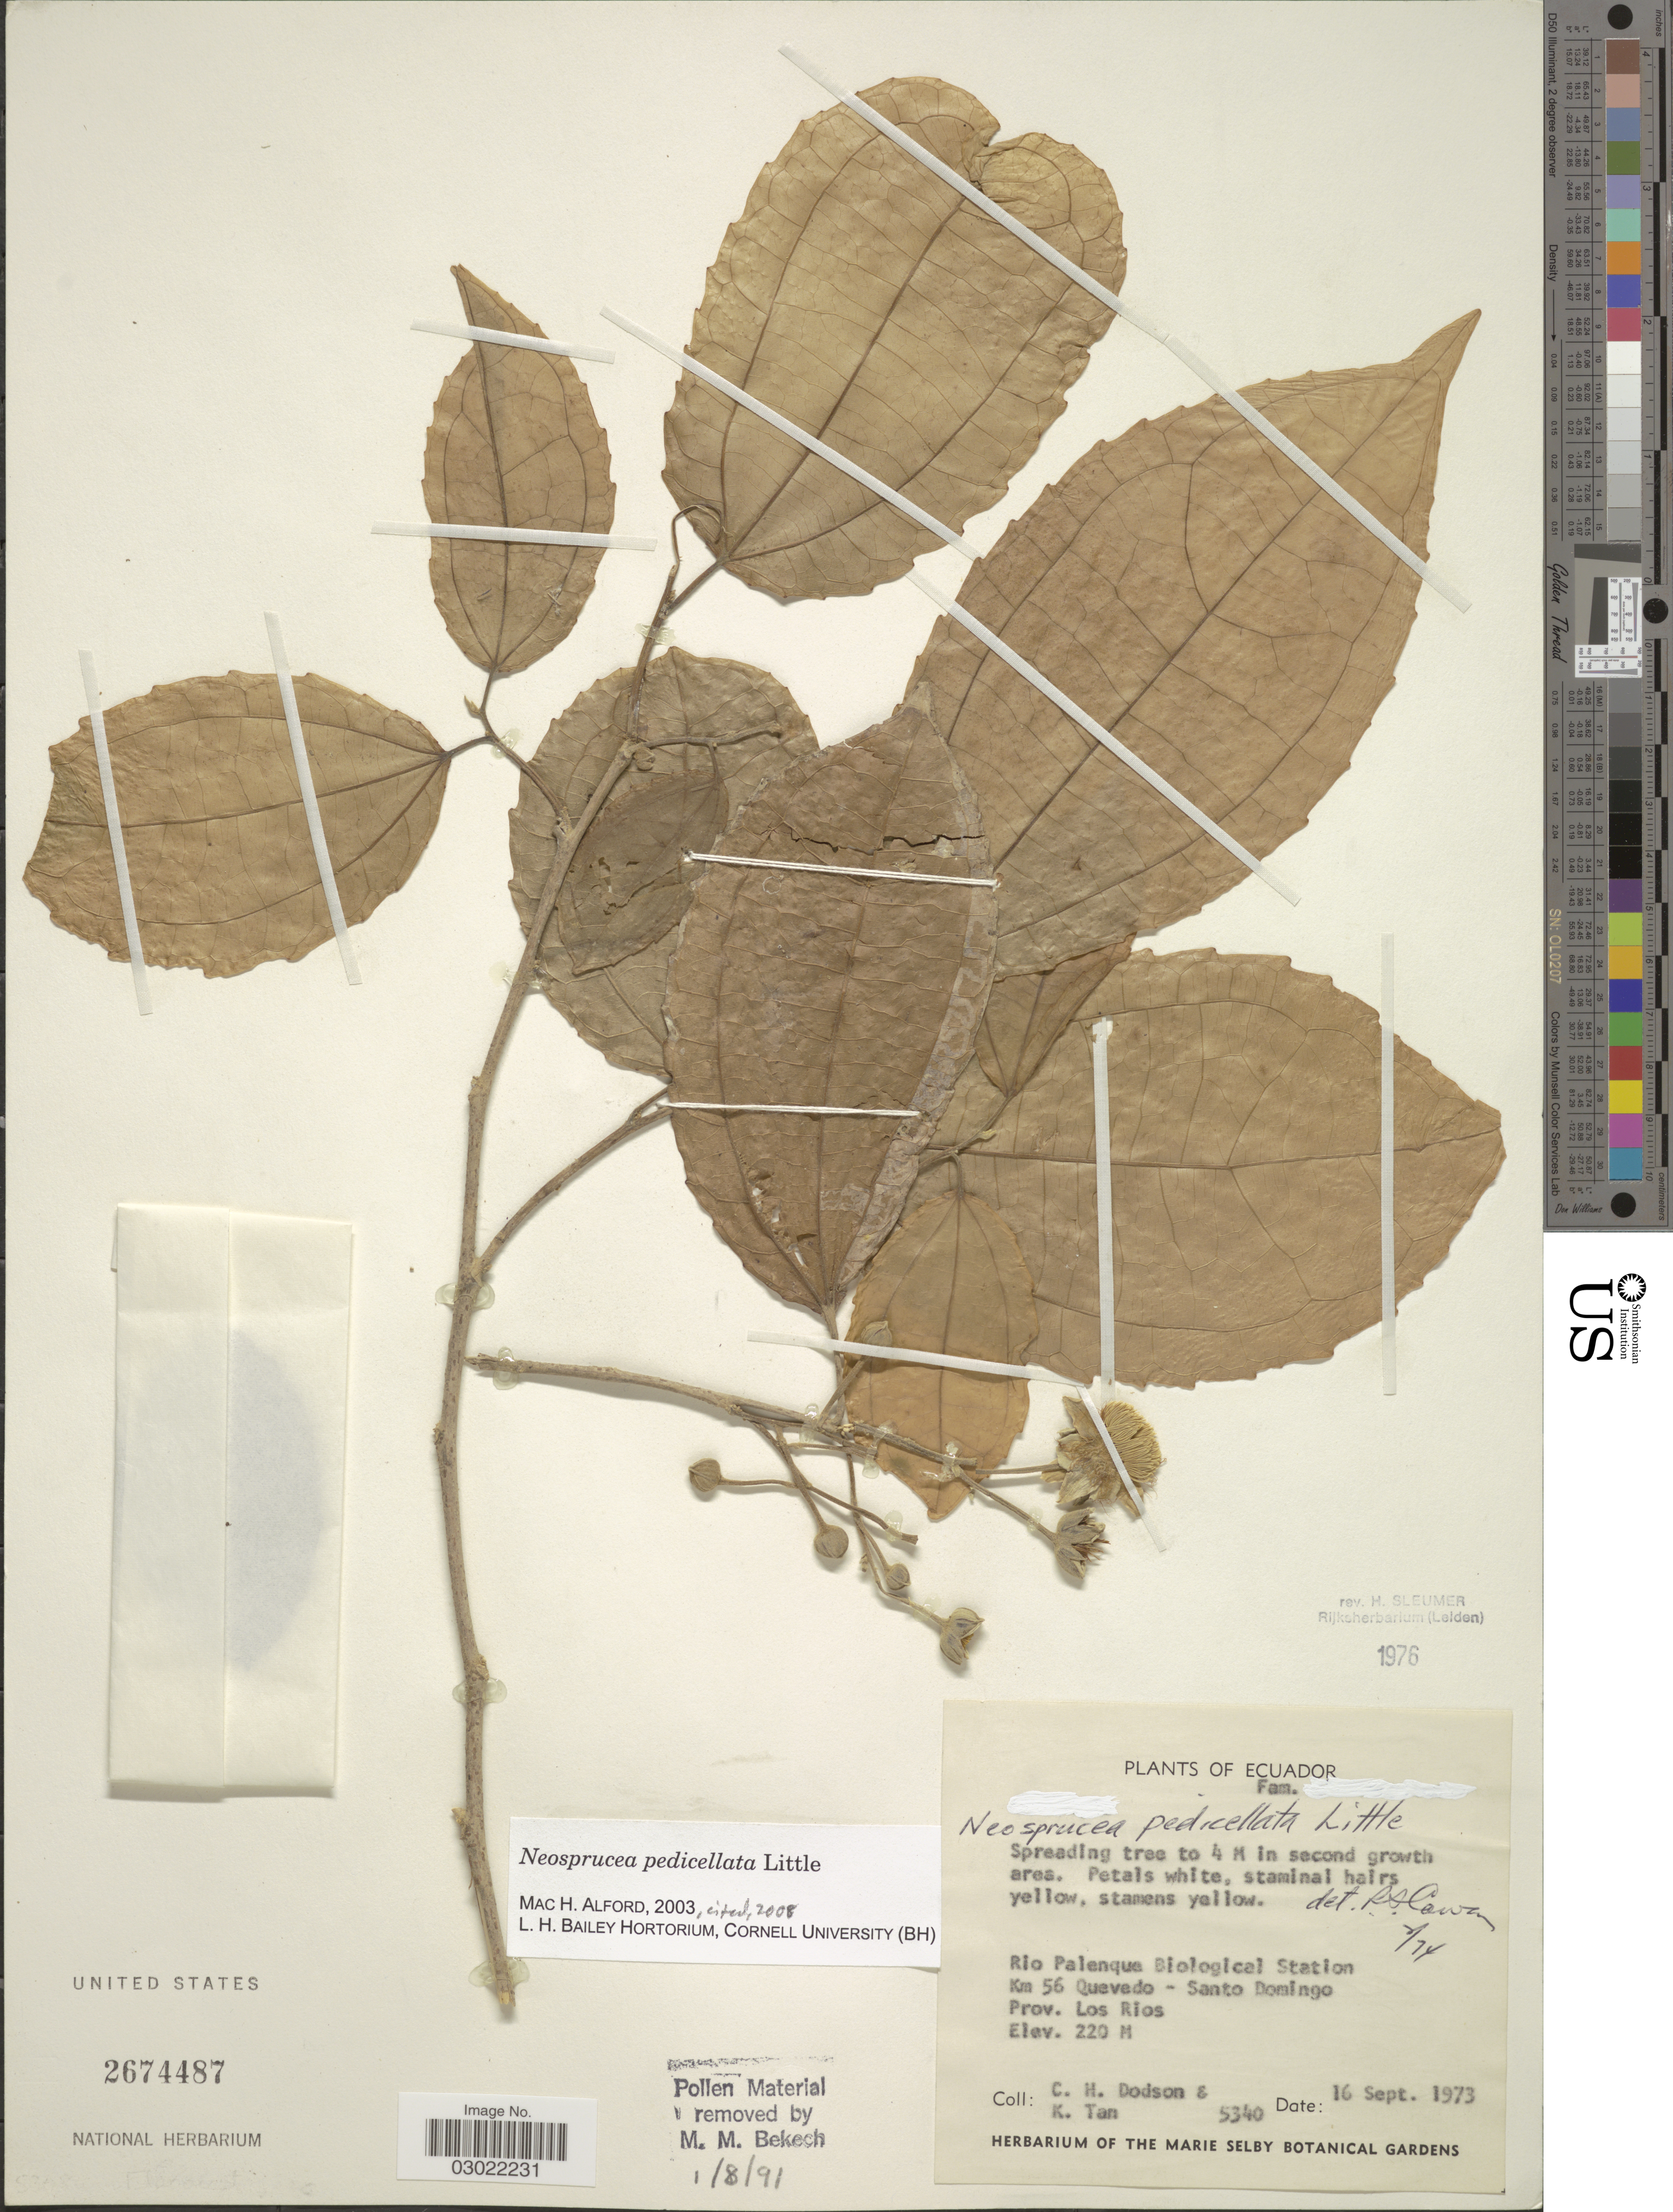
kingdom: Plantae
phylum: Tracheophyta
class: Magnoliopsida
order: Malpighiales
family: Salicaceae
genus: Neosprucea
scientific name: Neosprucea pedicellata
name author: Little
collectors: C. H. Dodson & K. Tan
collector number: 5340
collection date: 1973-09-16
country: Ecuador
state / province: Los Ríos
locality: Rio Palenque Biological Station Km 56 Quevedo - Santo Domingo.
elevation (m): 220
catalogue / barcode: US 2674487